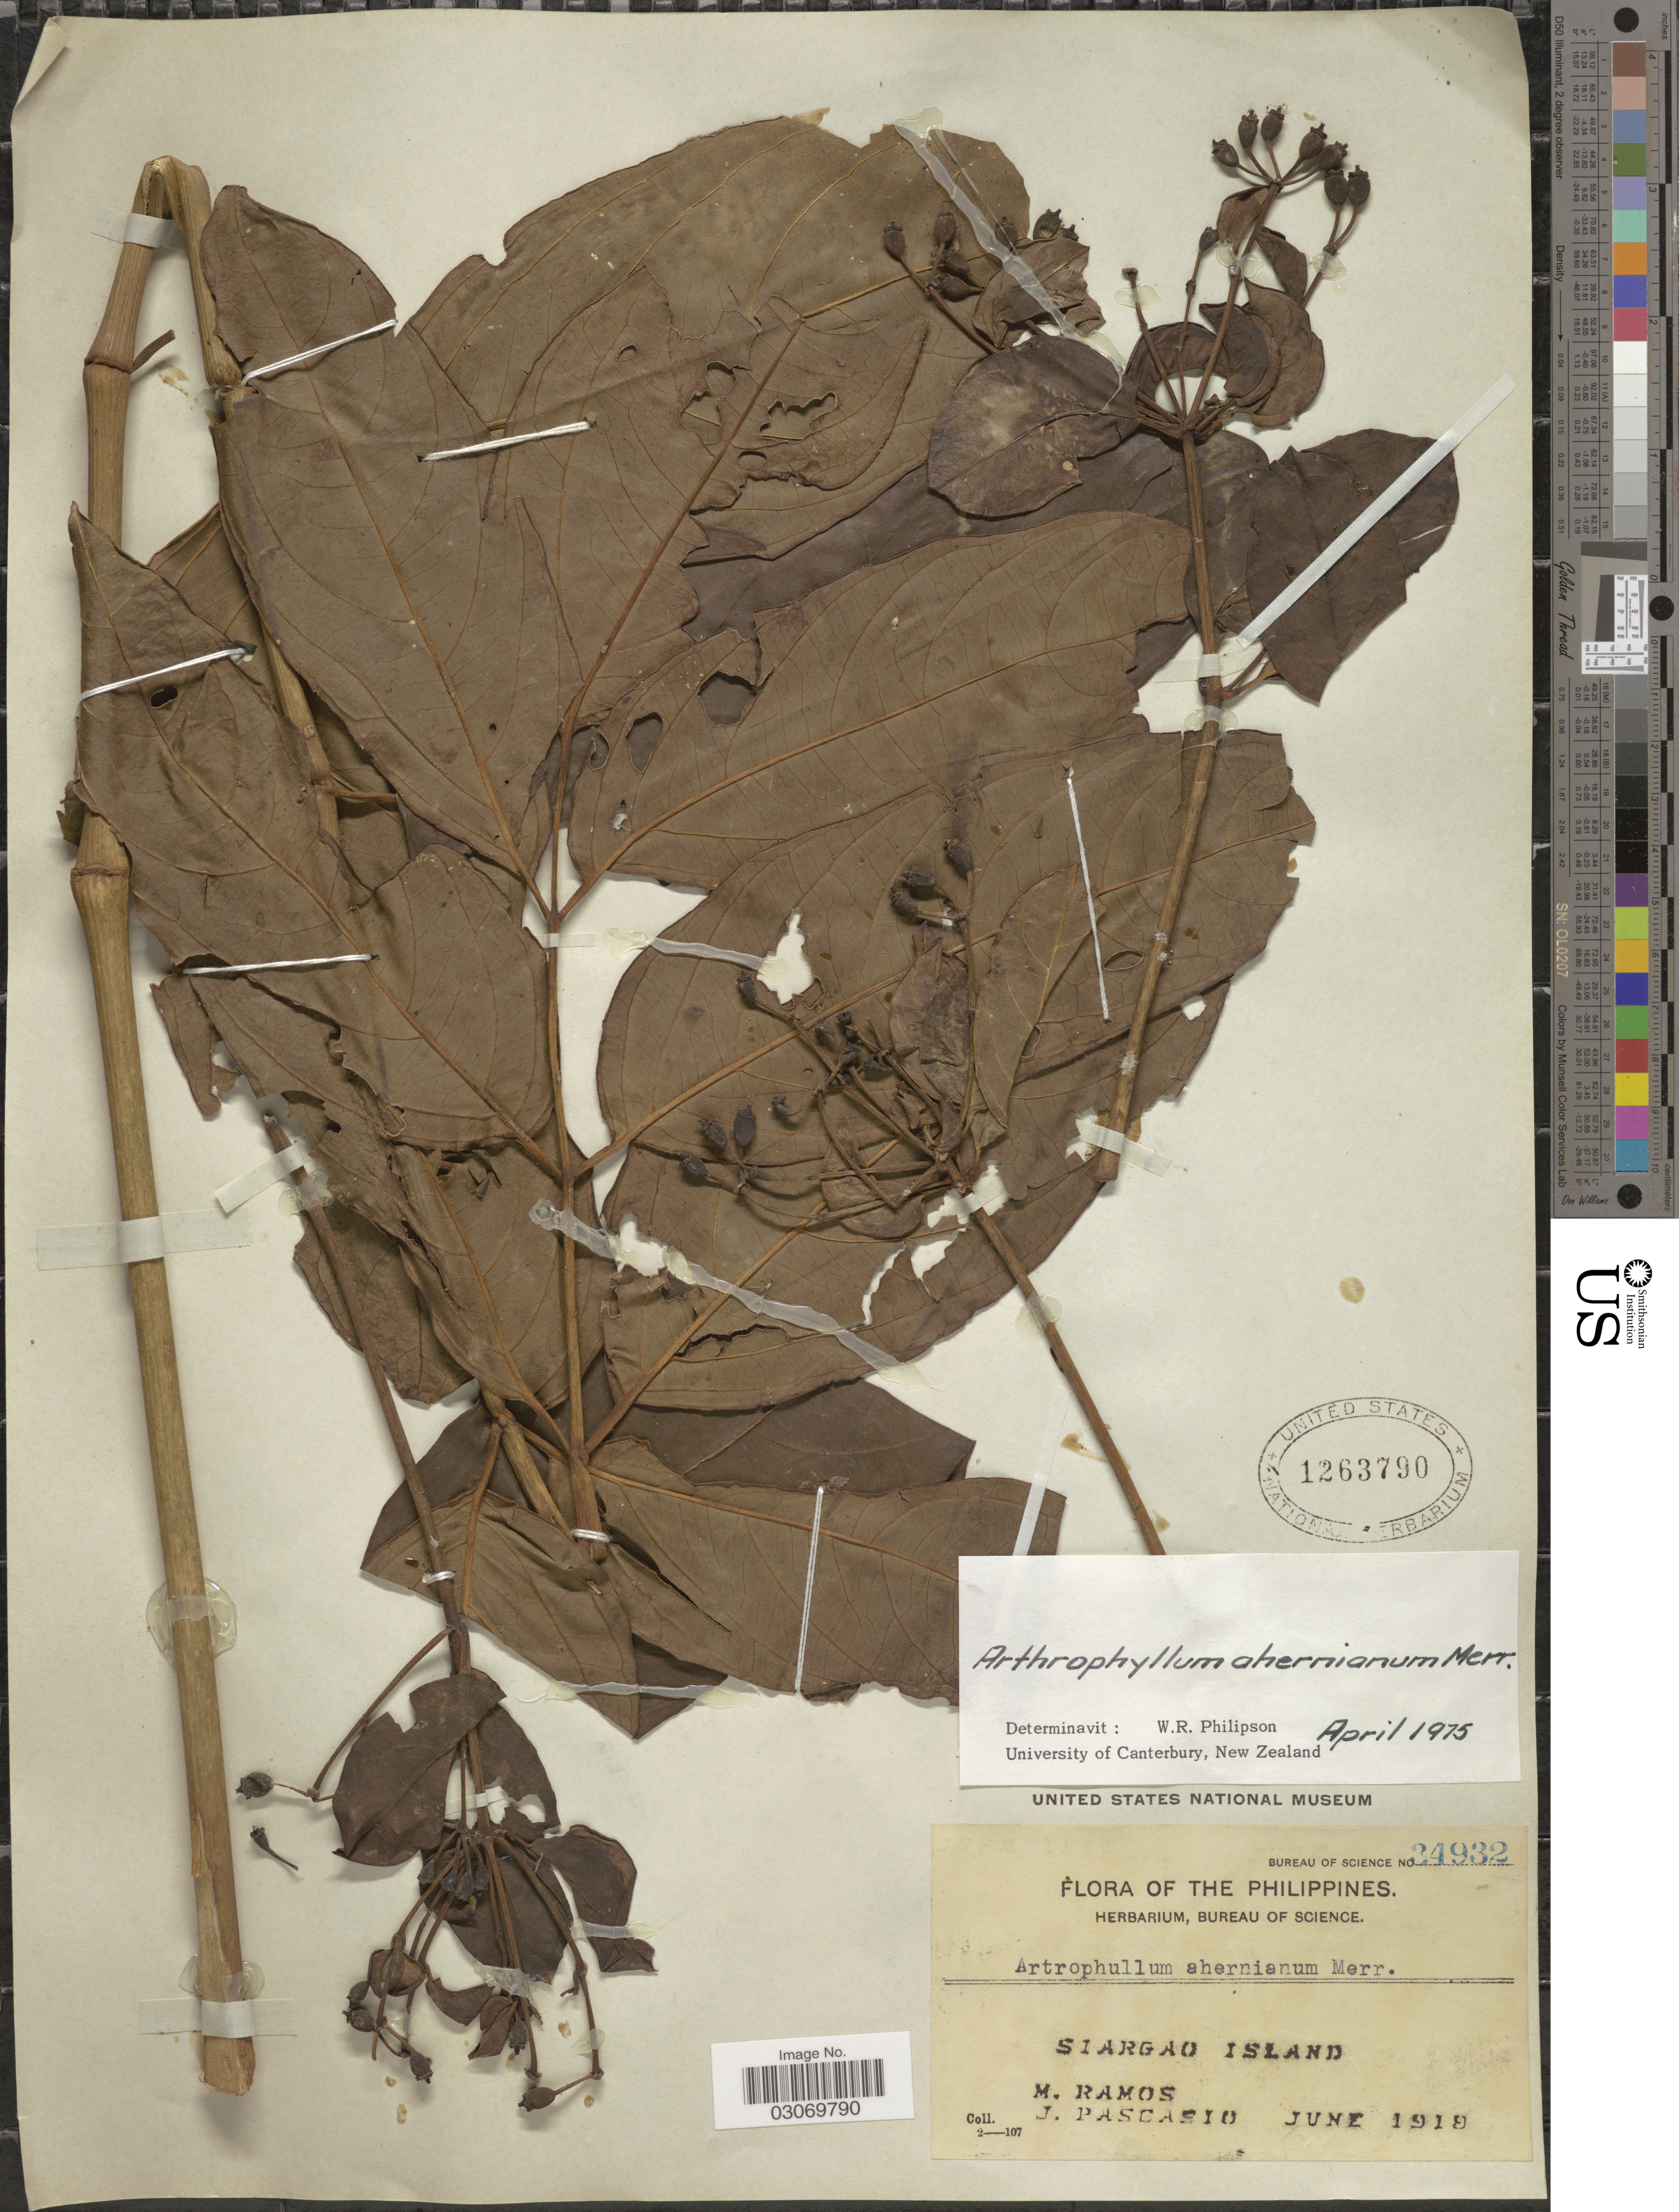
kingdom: Plantae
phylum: Tracheophyta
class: Magnoliopsida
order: Apiales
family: Araliaceae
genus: Arthrophyllum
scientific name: Arthrophyllum ahernianum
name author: Merr.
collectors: M. Ramos & J. Pascasio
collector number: Bureau of Science 24932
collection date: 1919-06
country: Philippines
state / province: Caraga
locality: Siargao Island.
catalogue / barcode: US 1263790